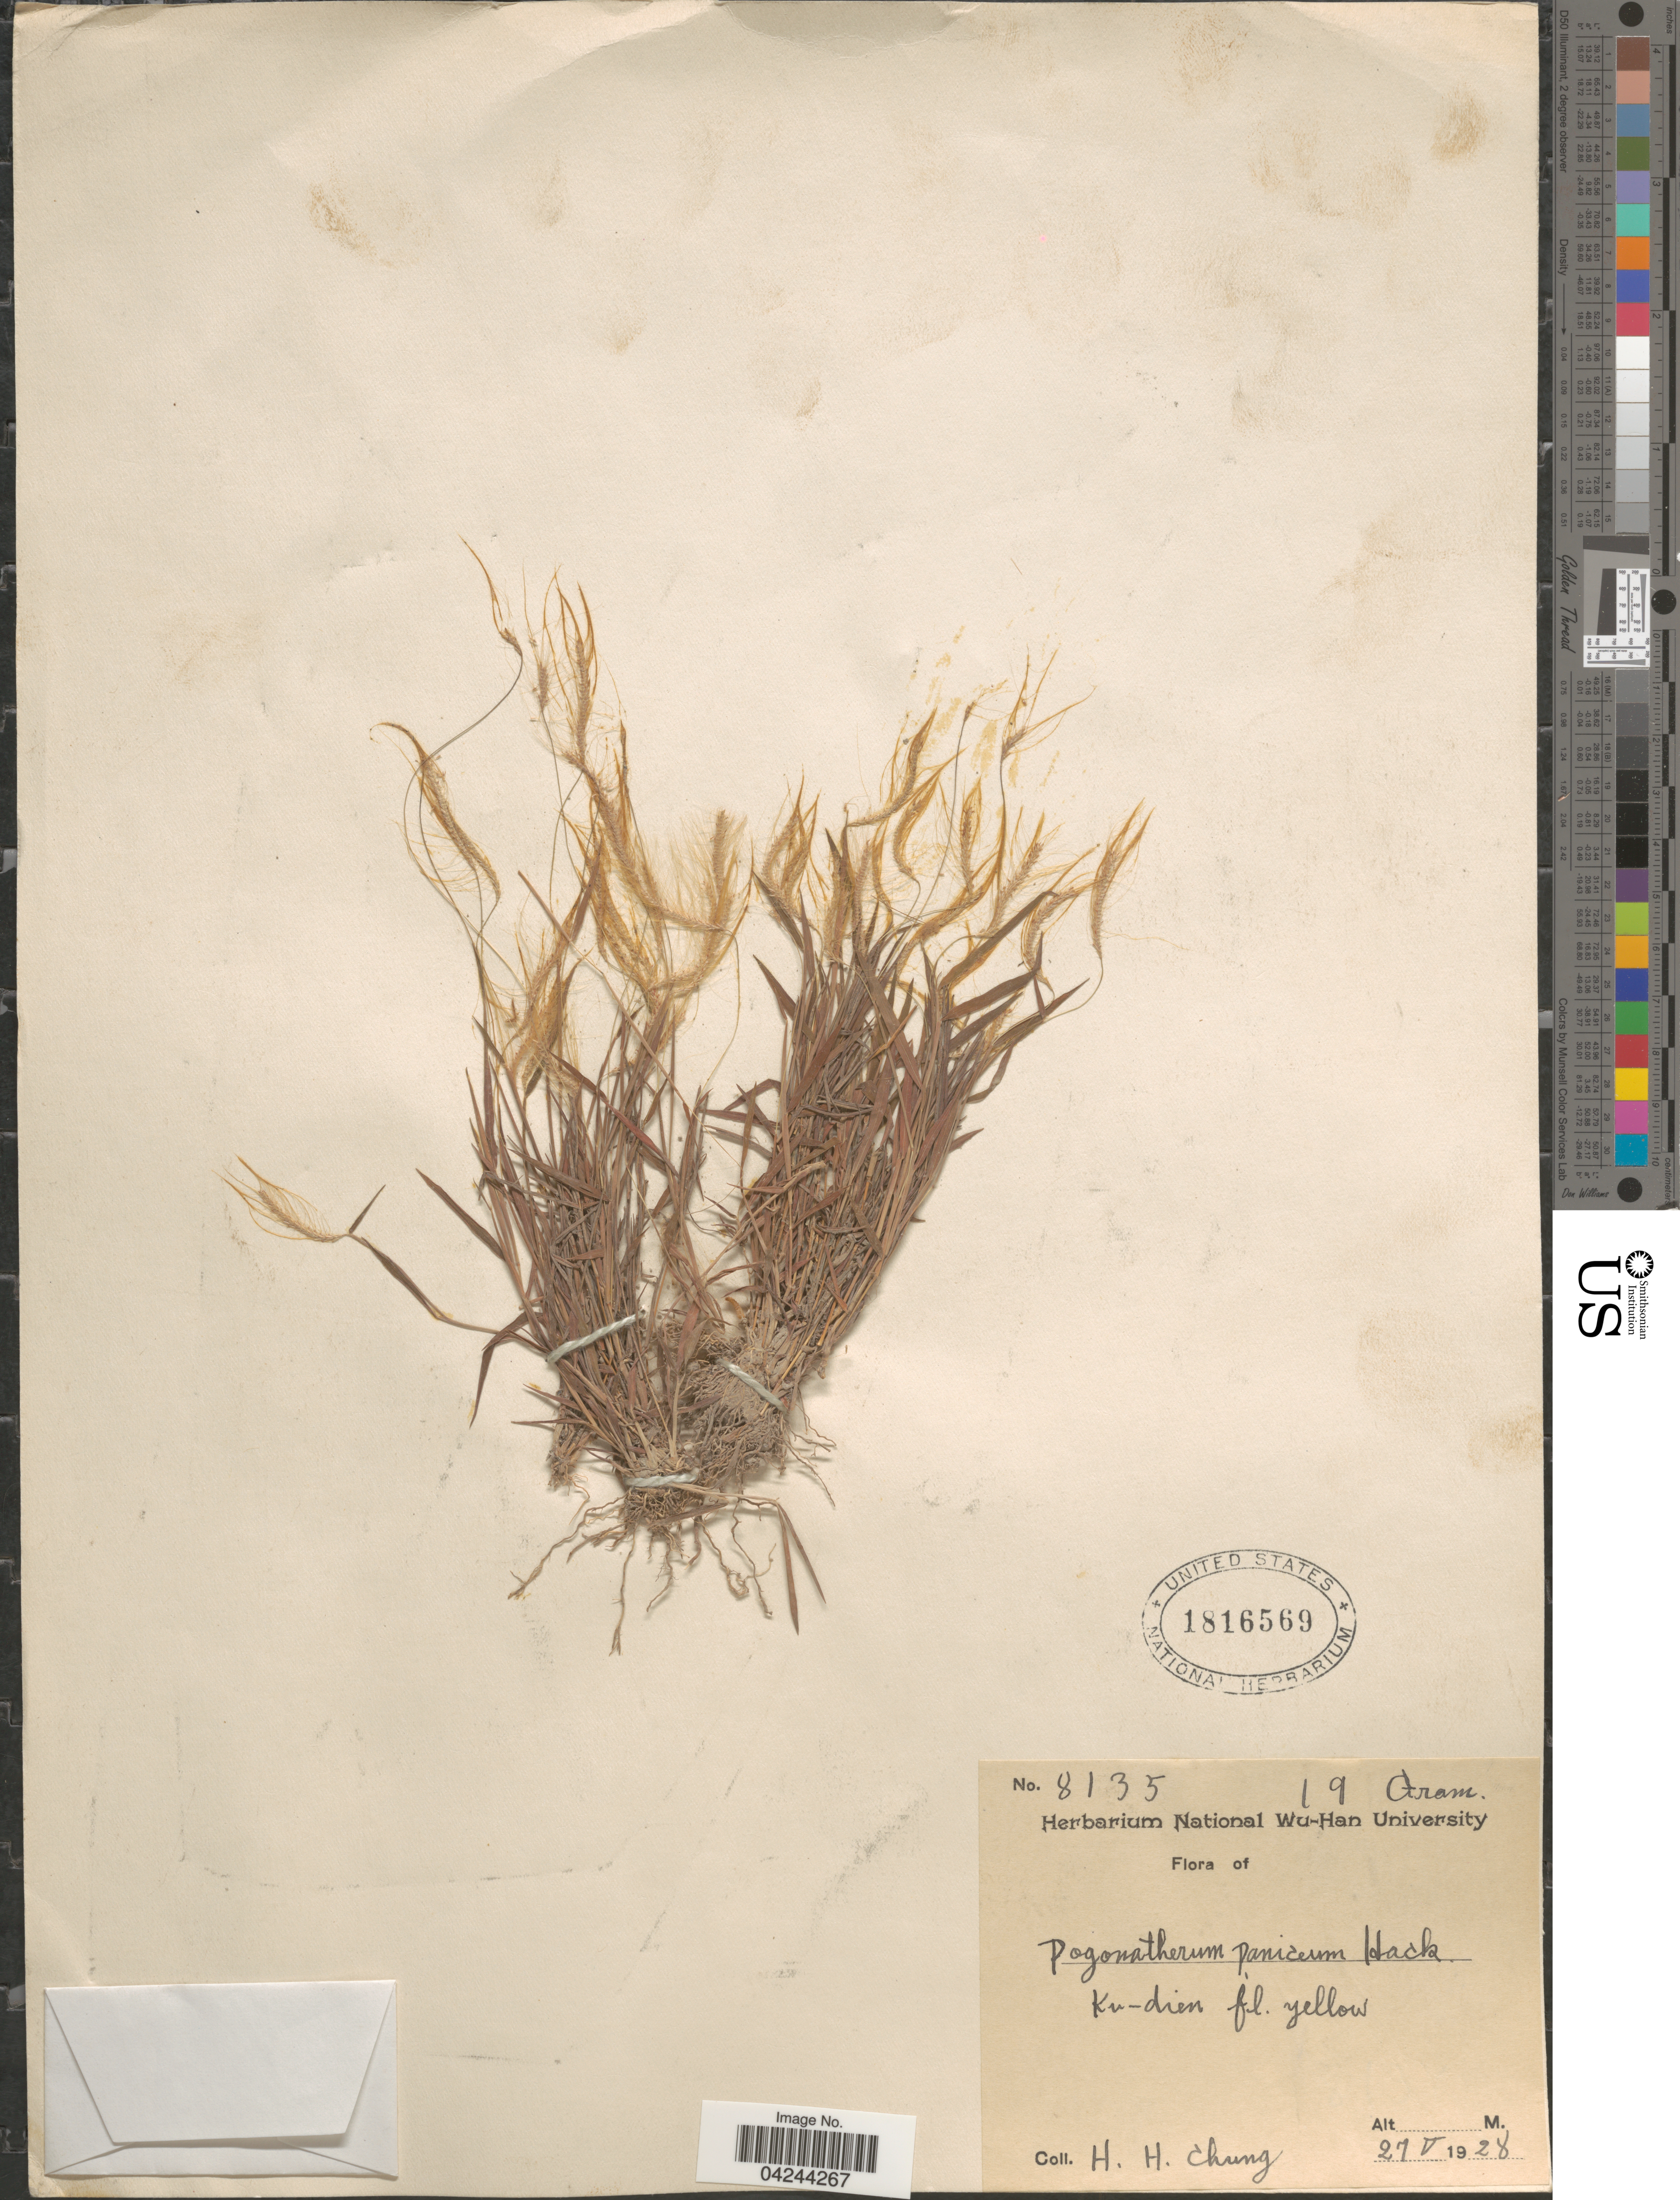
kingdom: Plantae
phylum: Tracheophyta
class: Liliopsida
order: Poales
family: Poaceae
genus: Pogonatherum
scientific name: Pogonatherum crinitum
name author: (Thunb.) Kunth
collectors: H. Chung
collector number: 8135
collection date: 1928-05-27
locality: Ku-dien.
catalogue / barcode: US 1816569